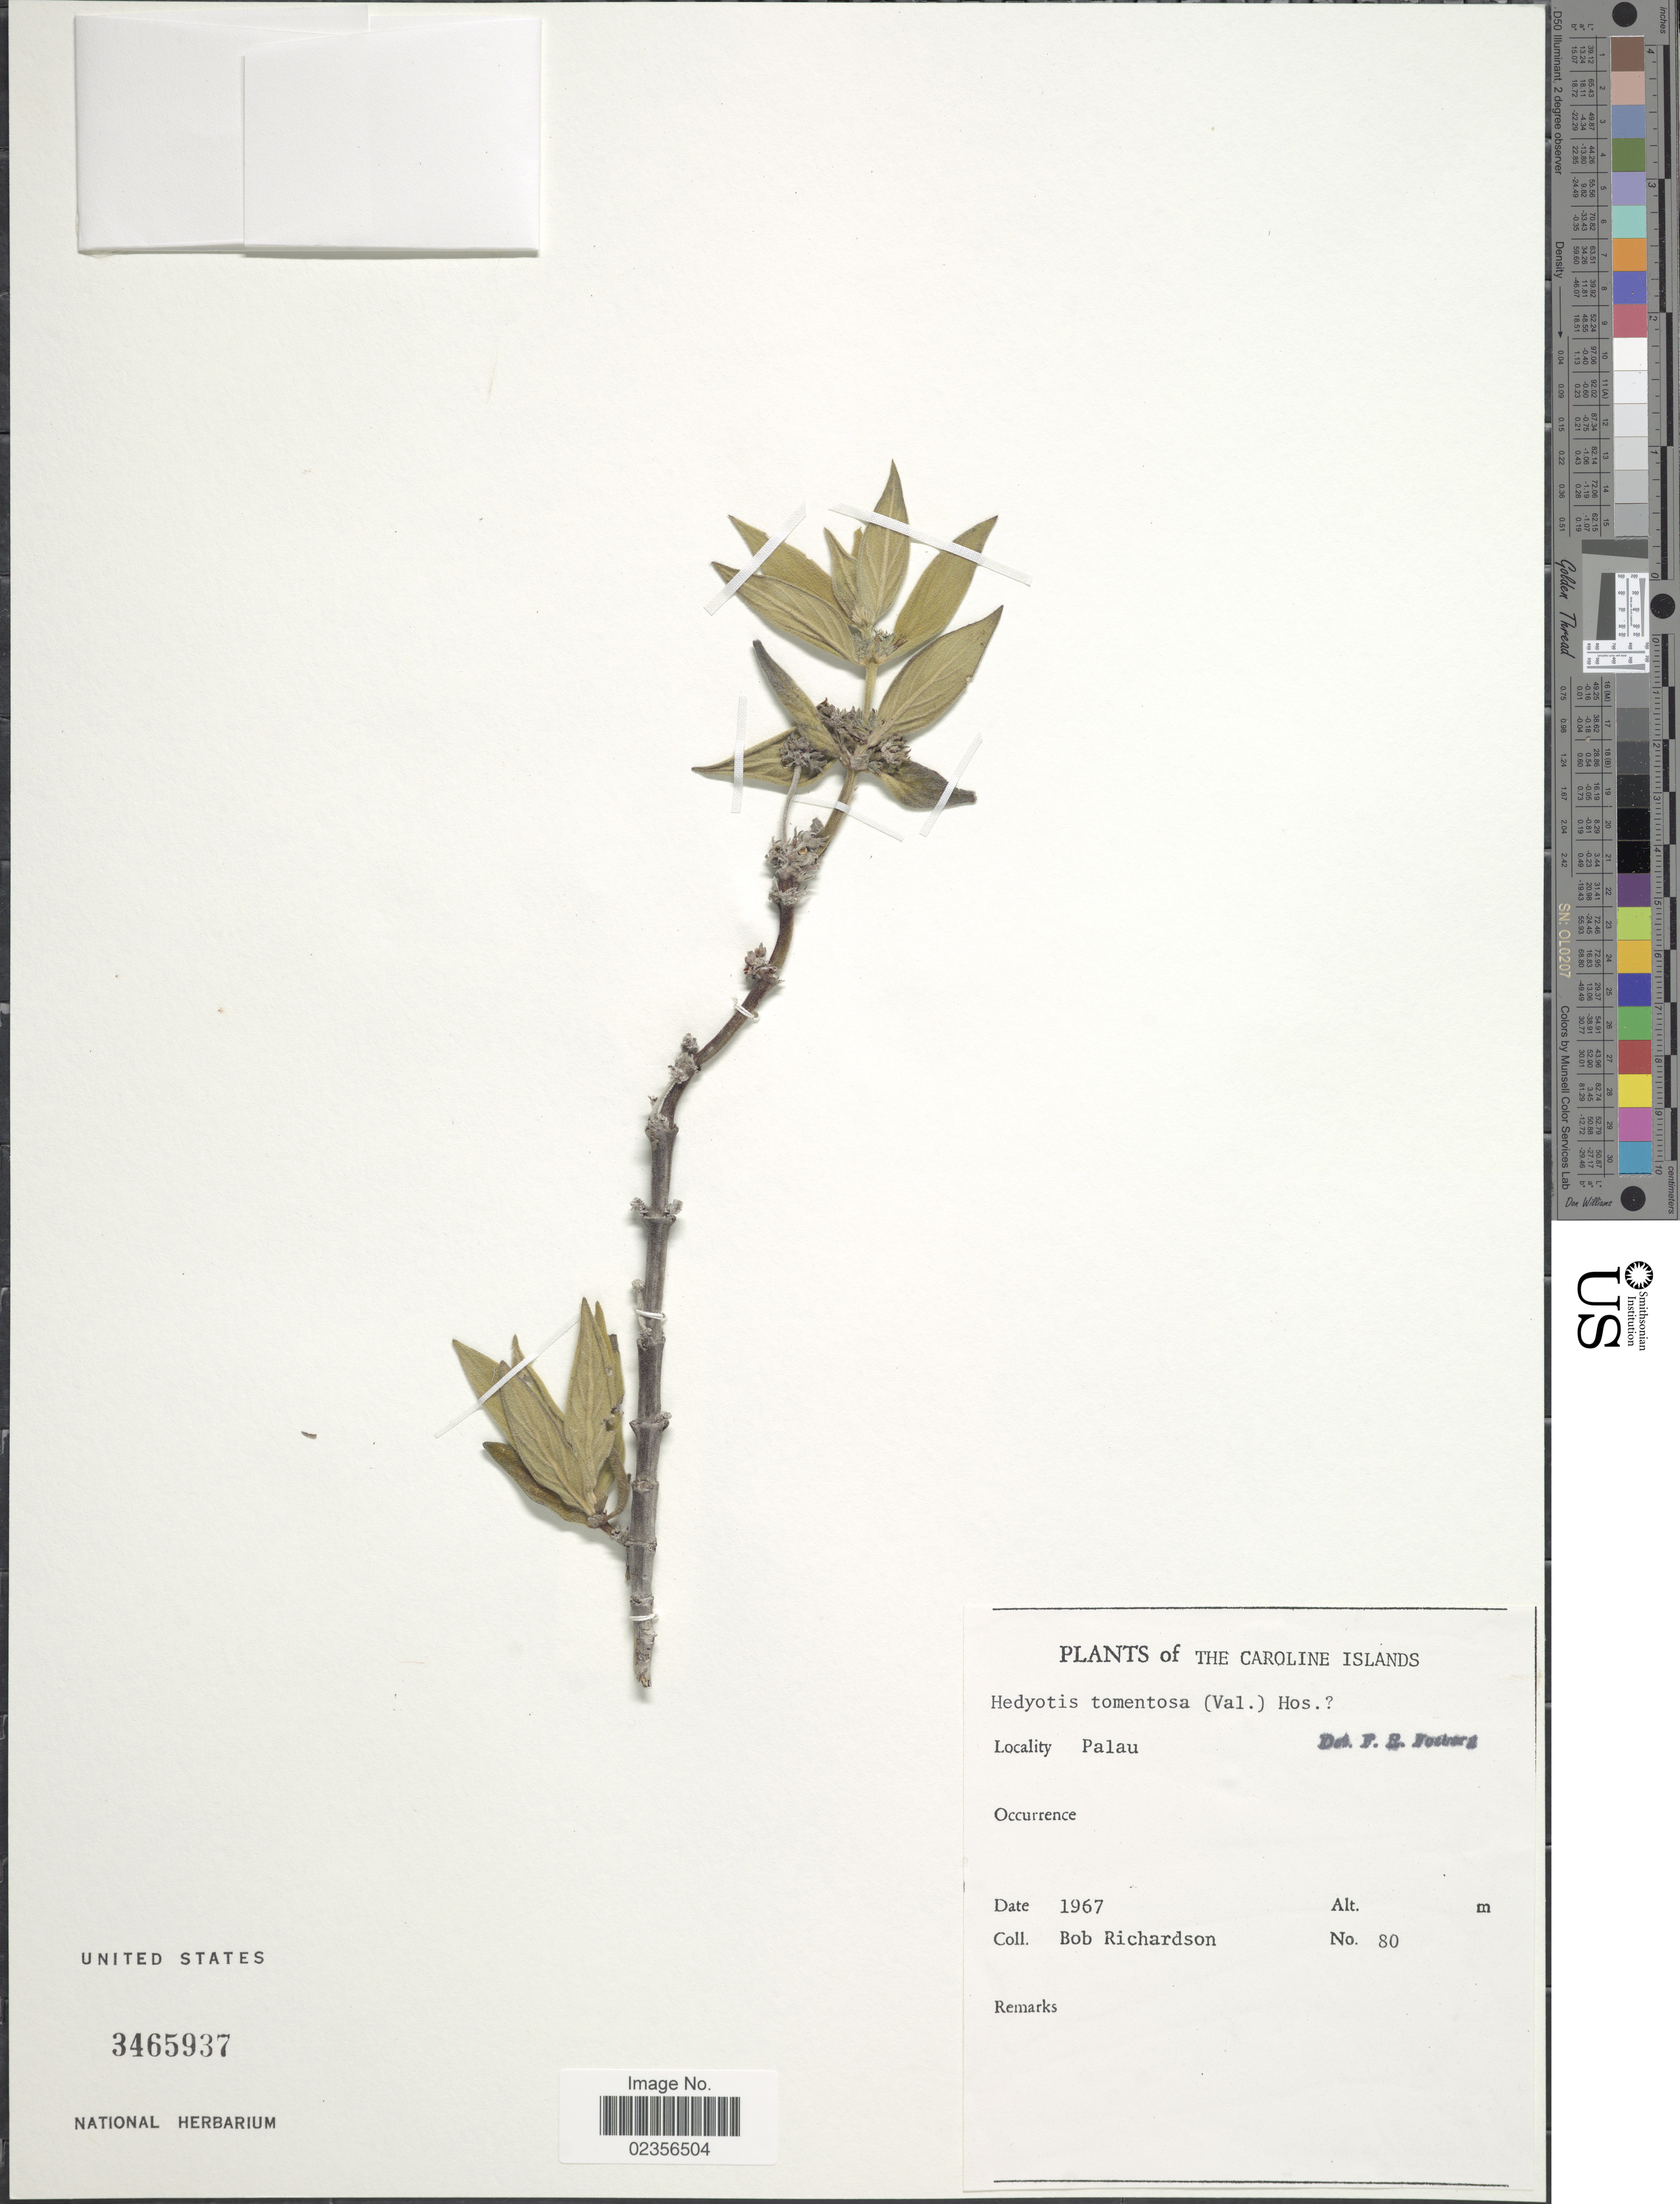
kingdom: Plantae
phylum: Tracheophyta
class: Magnoliopsida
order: Gentianales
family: Rubiaceae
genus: Hedyotis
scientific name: Hedyotis tomentosa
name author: (Valeton) Hosok.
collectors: B. Richardson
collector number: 80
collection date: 1967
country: Palau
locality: Caroline Islands. Palau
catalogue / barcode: US 3465937